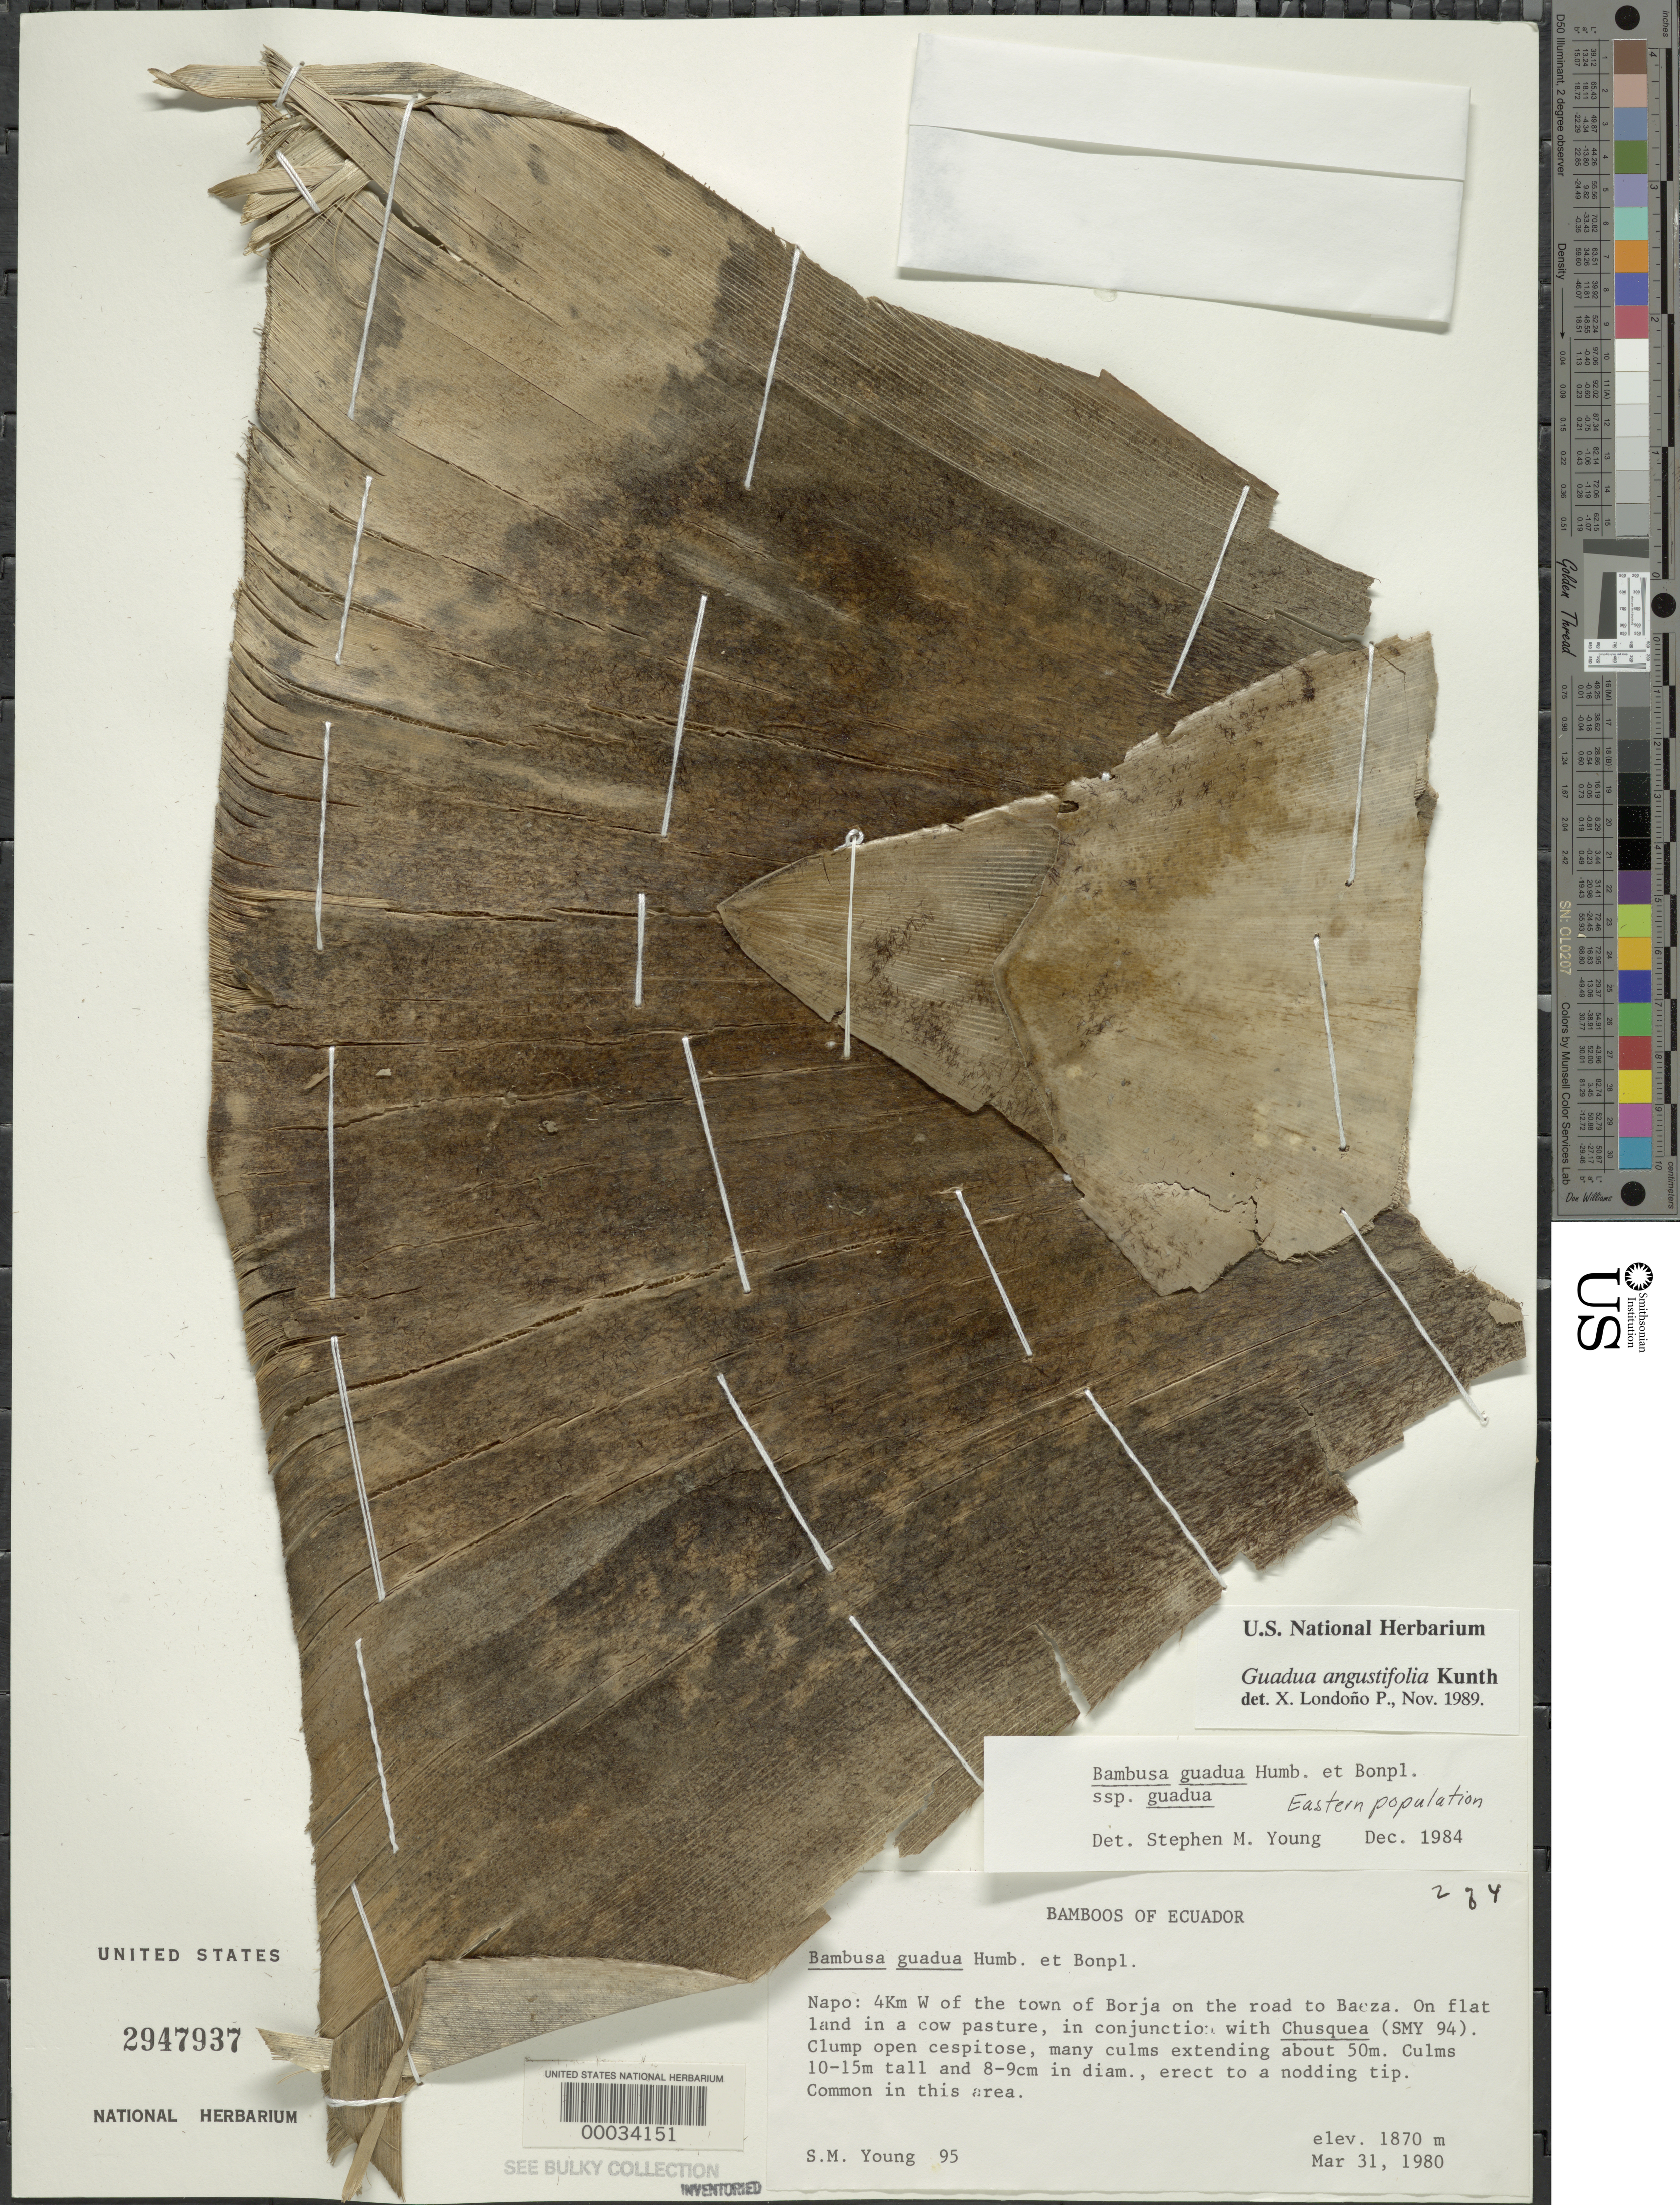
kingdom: Plantae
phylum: Tracheophyta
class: Liliopsida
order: Poales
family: Poaceae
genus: Guadua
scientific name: Guadua angustifolia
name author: Kunth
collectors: S. Young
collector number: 95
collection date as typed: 31 Mar 1980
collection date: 1980-03-31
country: Ecuador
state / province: Napo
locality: Borja, baeza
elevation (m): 1870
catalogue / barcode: US 2947937